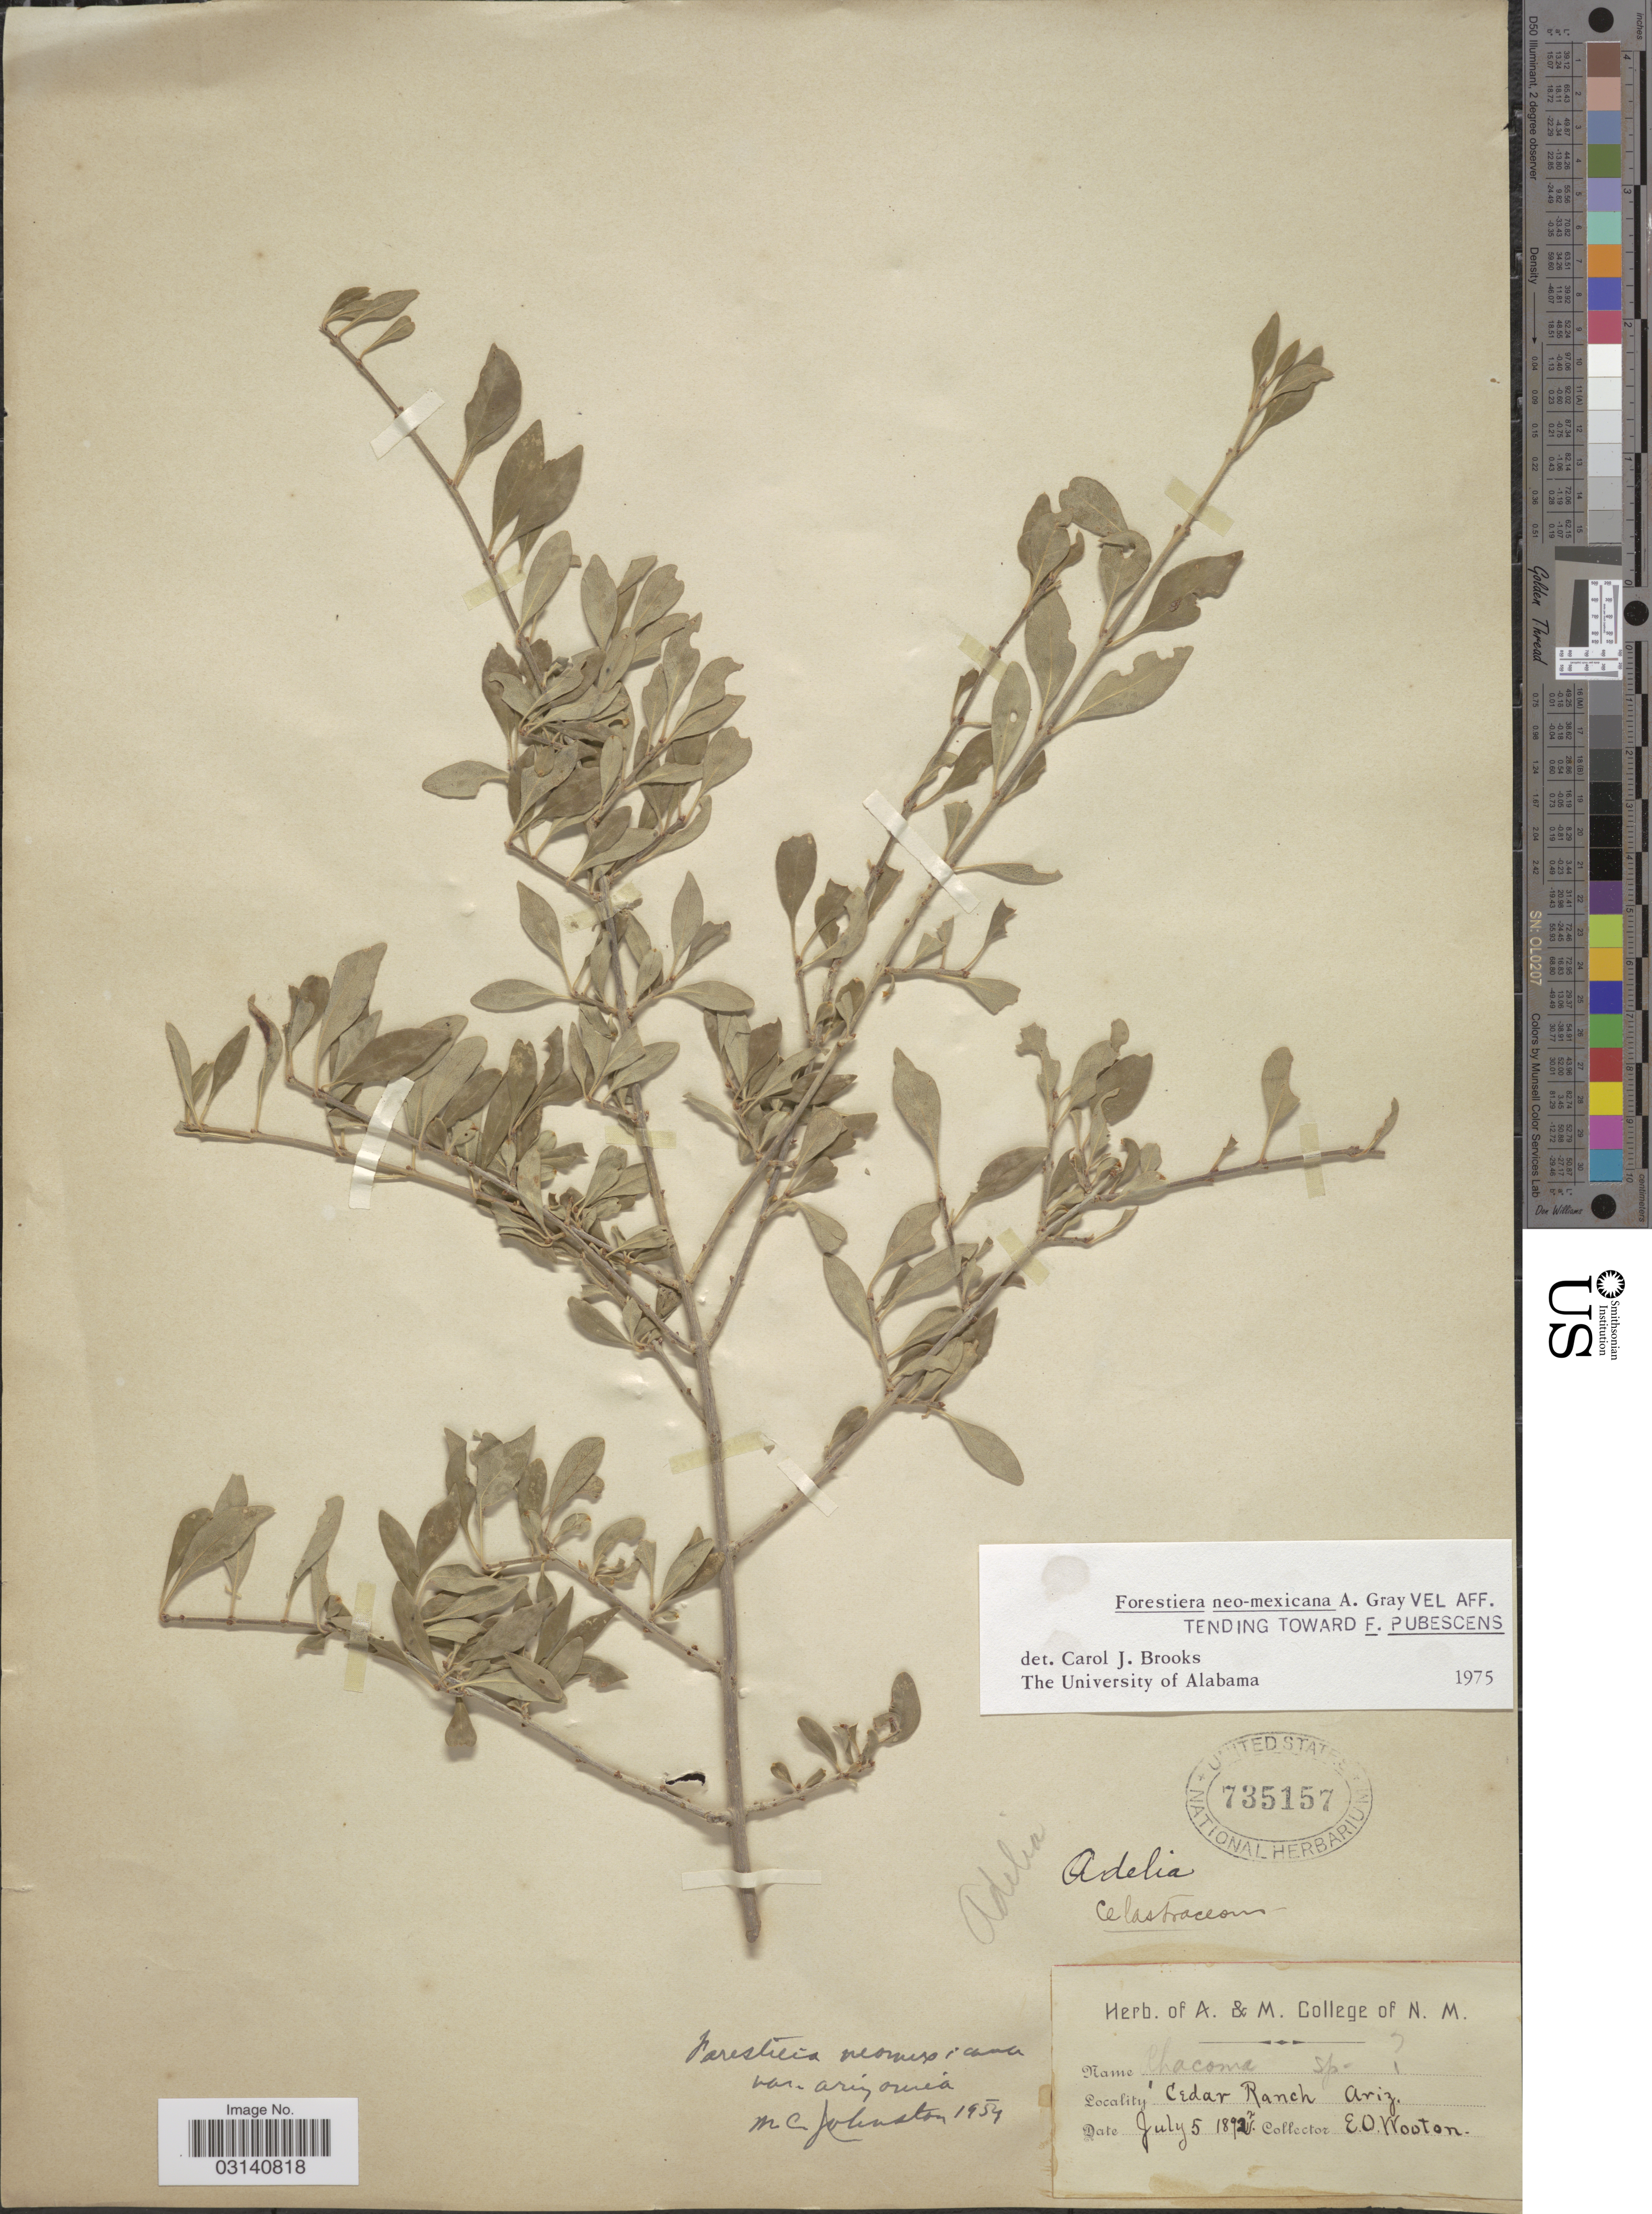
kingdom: Plantae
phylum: Tracheophyta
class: Magnoliopsida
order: Lamiales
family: Oleaceae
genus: Forestiera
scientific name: Forestiera neomexicana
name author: A. Gray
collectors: E. O. Wooton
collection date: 1892-07-05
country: United States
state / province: Arizona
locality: Cedar Ranch Ariz.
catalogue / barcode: US 735157